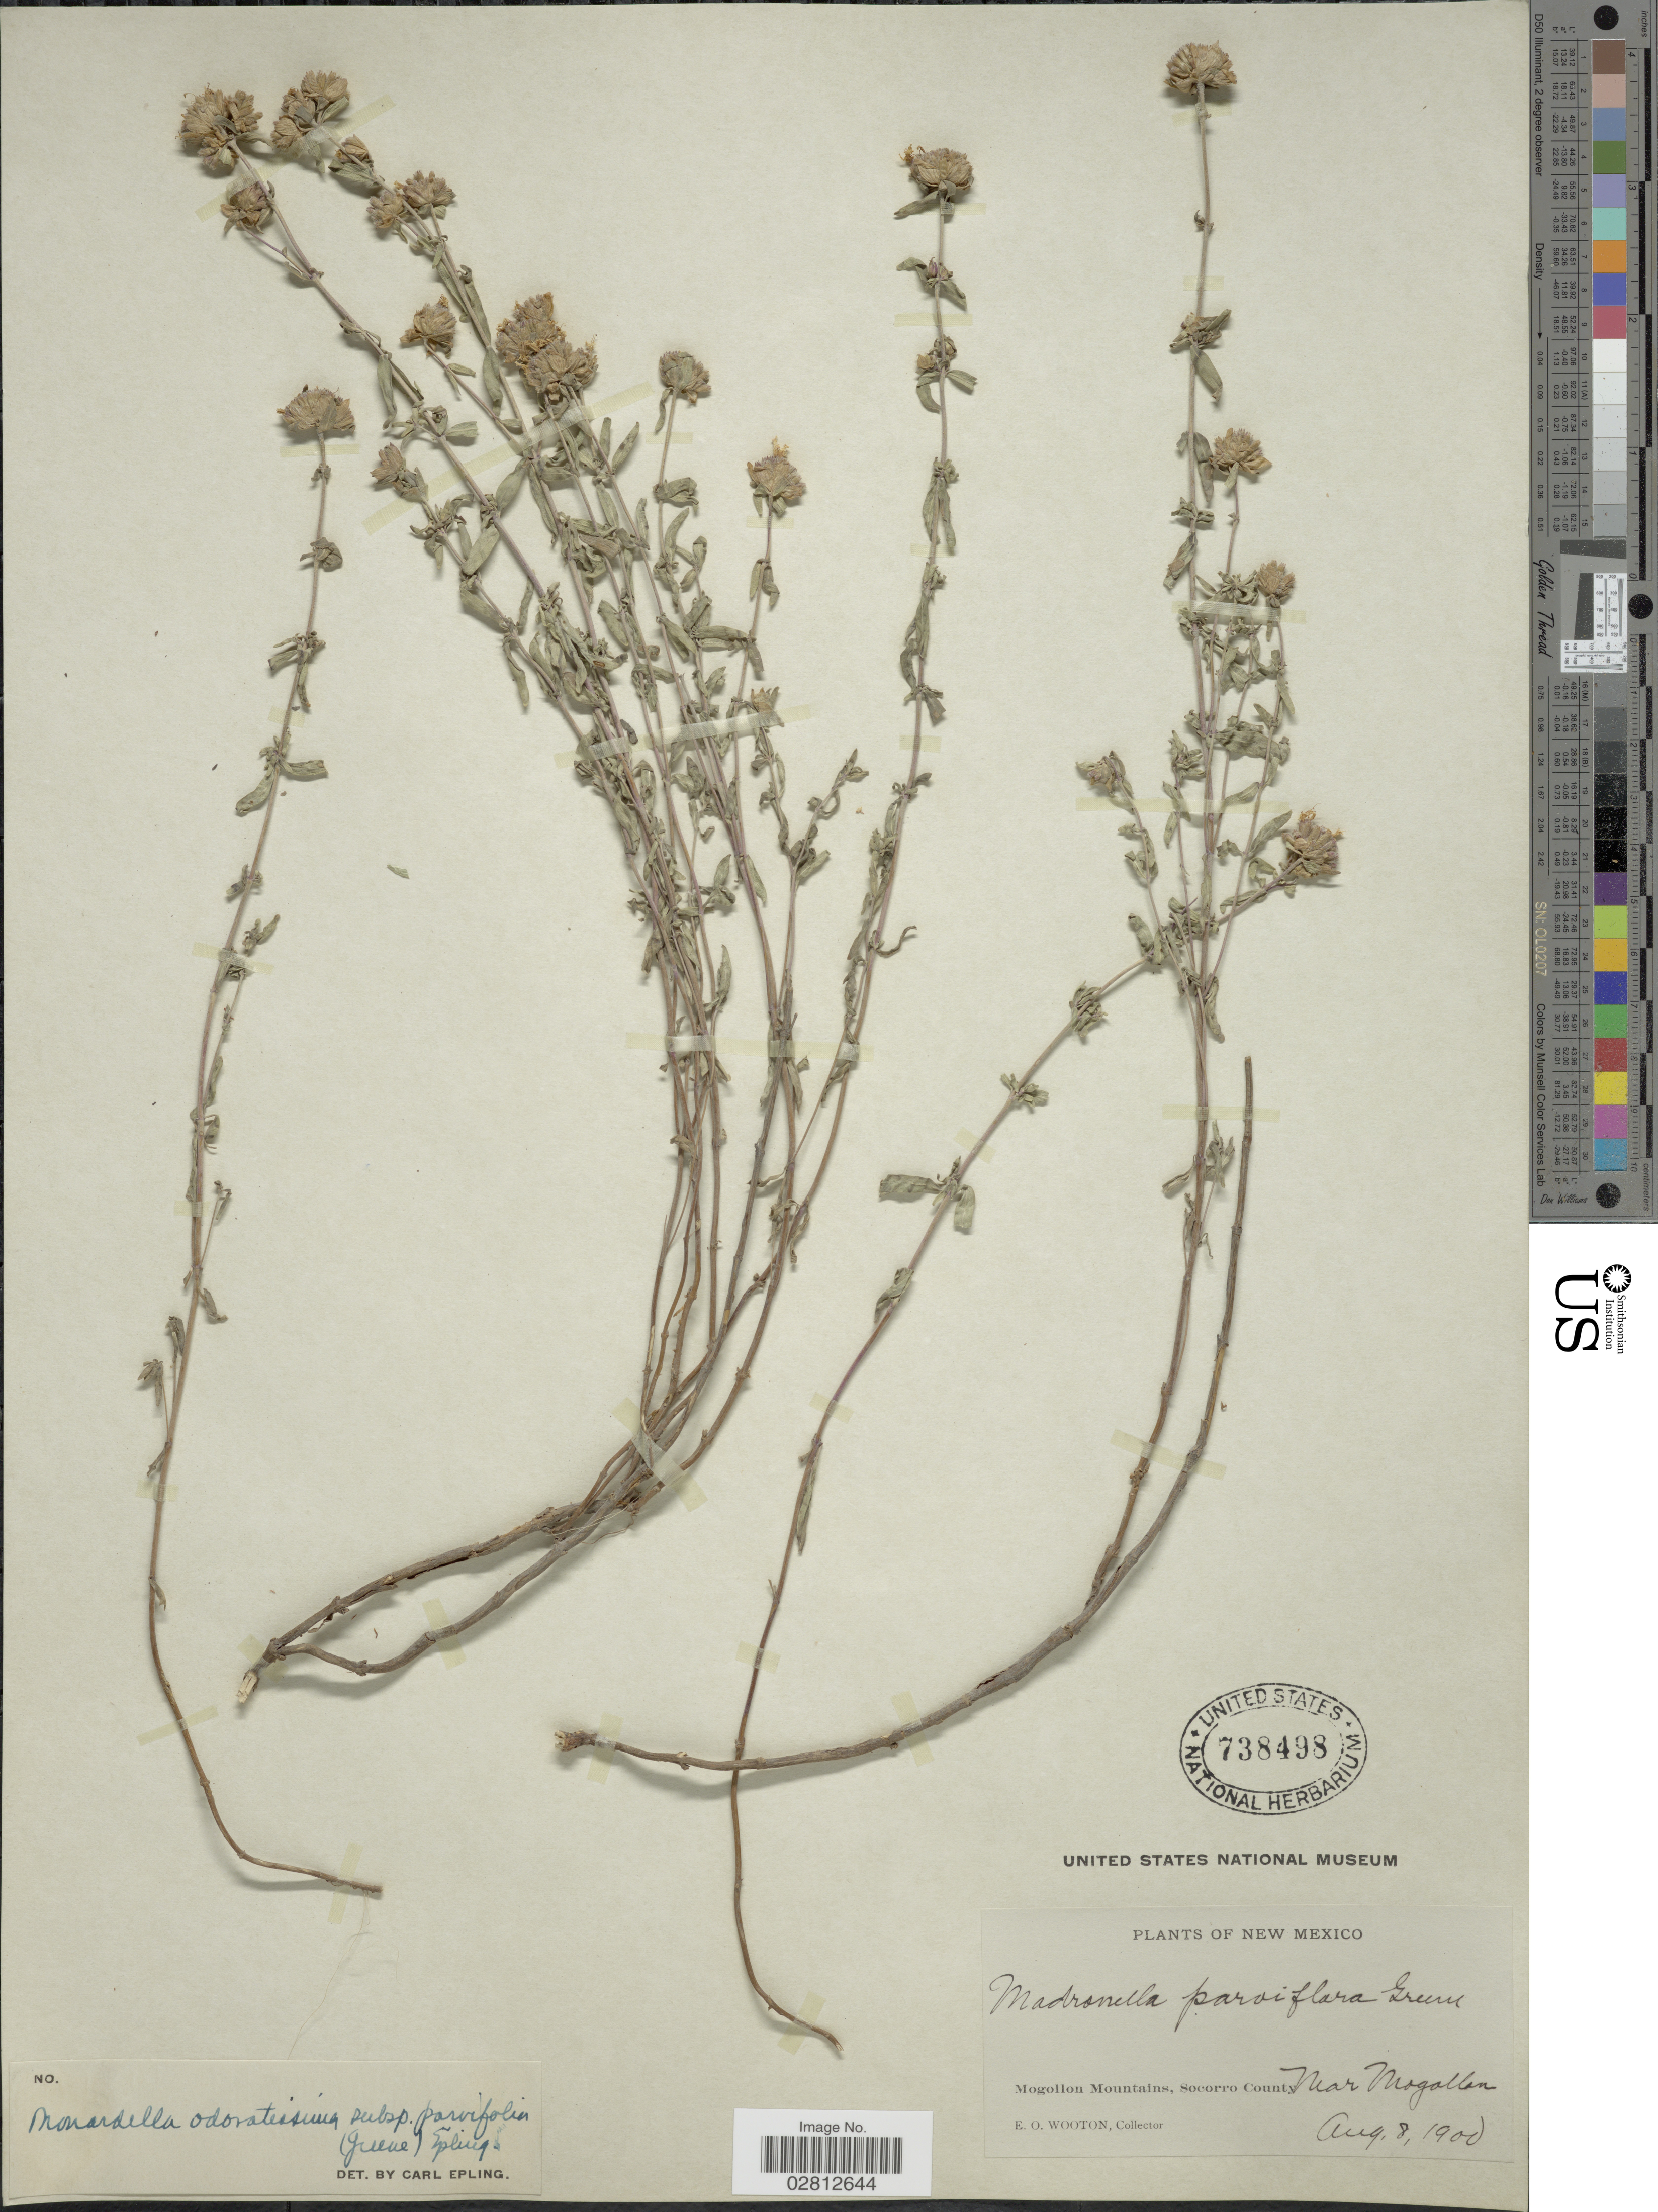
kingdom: Plantae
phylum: Tracheophyta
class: Magnoliopsida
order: Lamiales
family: Lamiaceae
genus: Monardella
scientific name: Monardella odoratissima subsp. glauca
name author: (Greene) Epling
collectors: E. O. Wooton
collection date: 1900-08-08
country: United States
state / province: New Mexico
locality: Mogollon Mountains, Socorro County, near Mogollon.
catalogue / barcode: US 738498